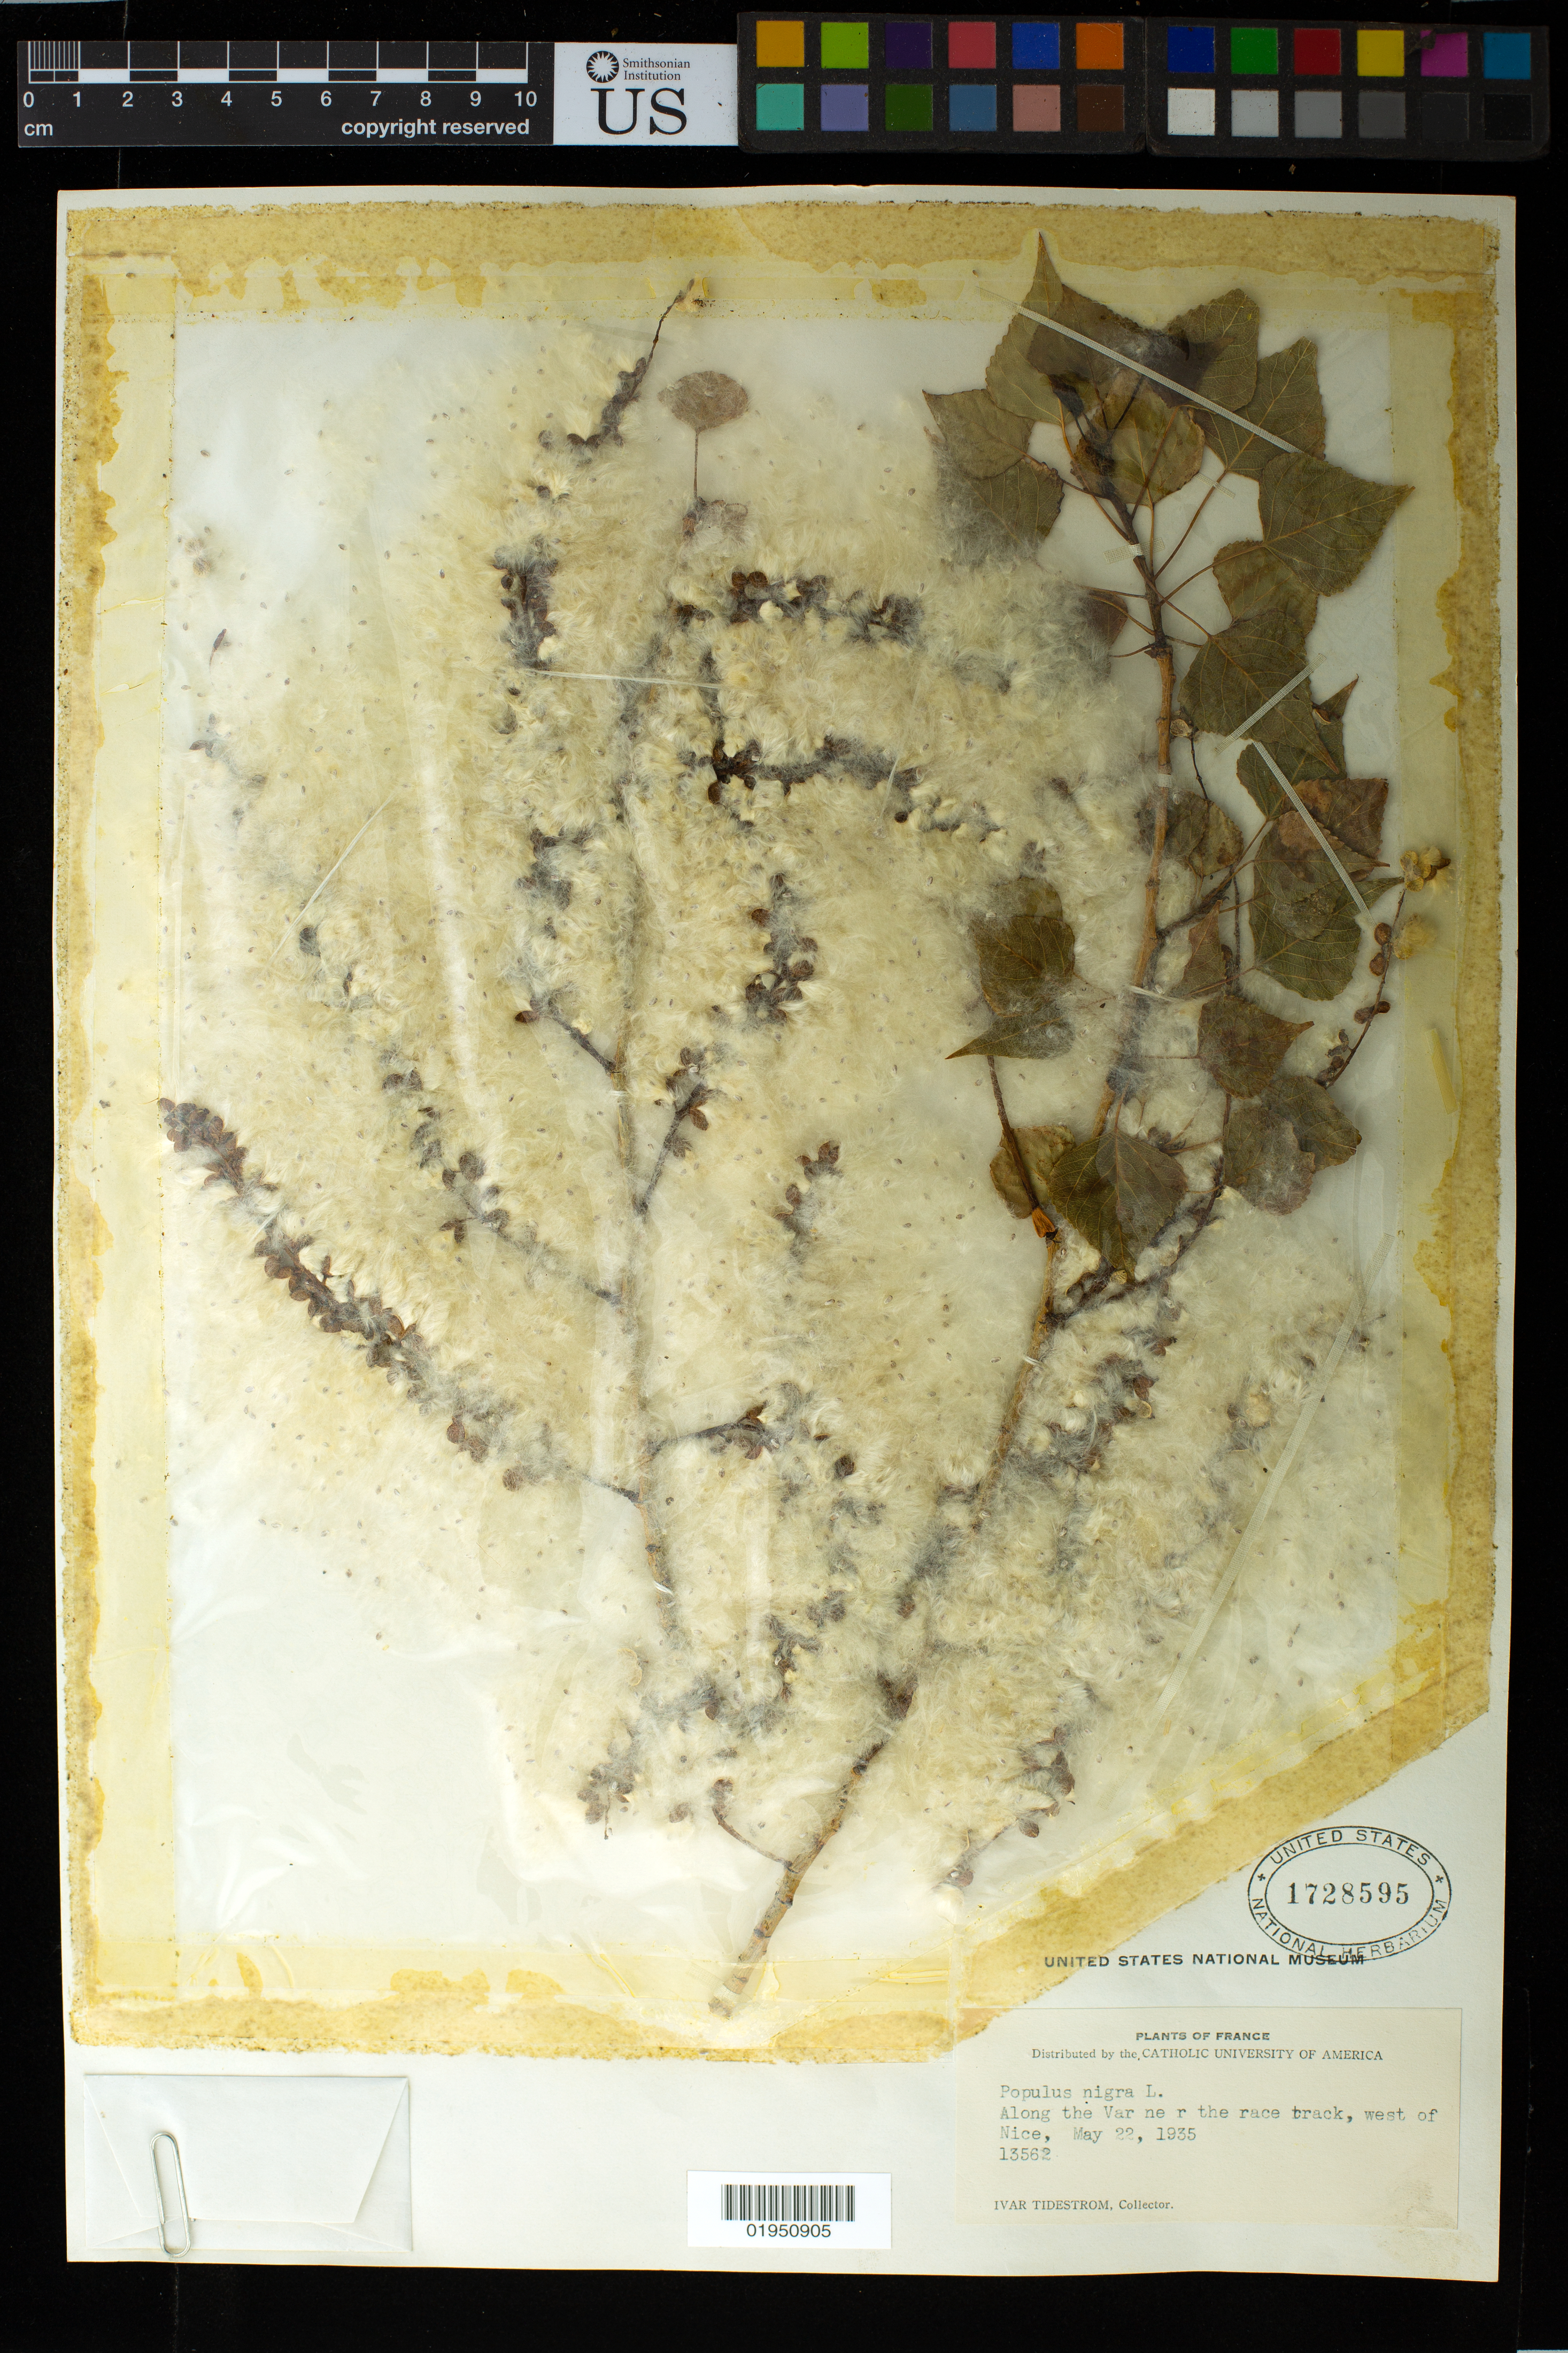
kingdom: Plantae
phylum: Tracheophyta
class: Magnoliopsida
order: Malpighiales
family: Salicaceae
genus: Populus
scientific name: Populus nigra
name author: L.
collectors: I. F. Tidestrom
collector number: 13562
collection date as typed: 22 May 1935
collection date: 1935-05-22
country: France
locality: Along the Var near the race track, W of Nice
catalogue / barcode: US 1728595